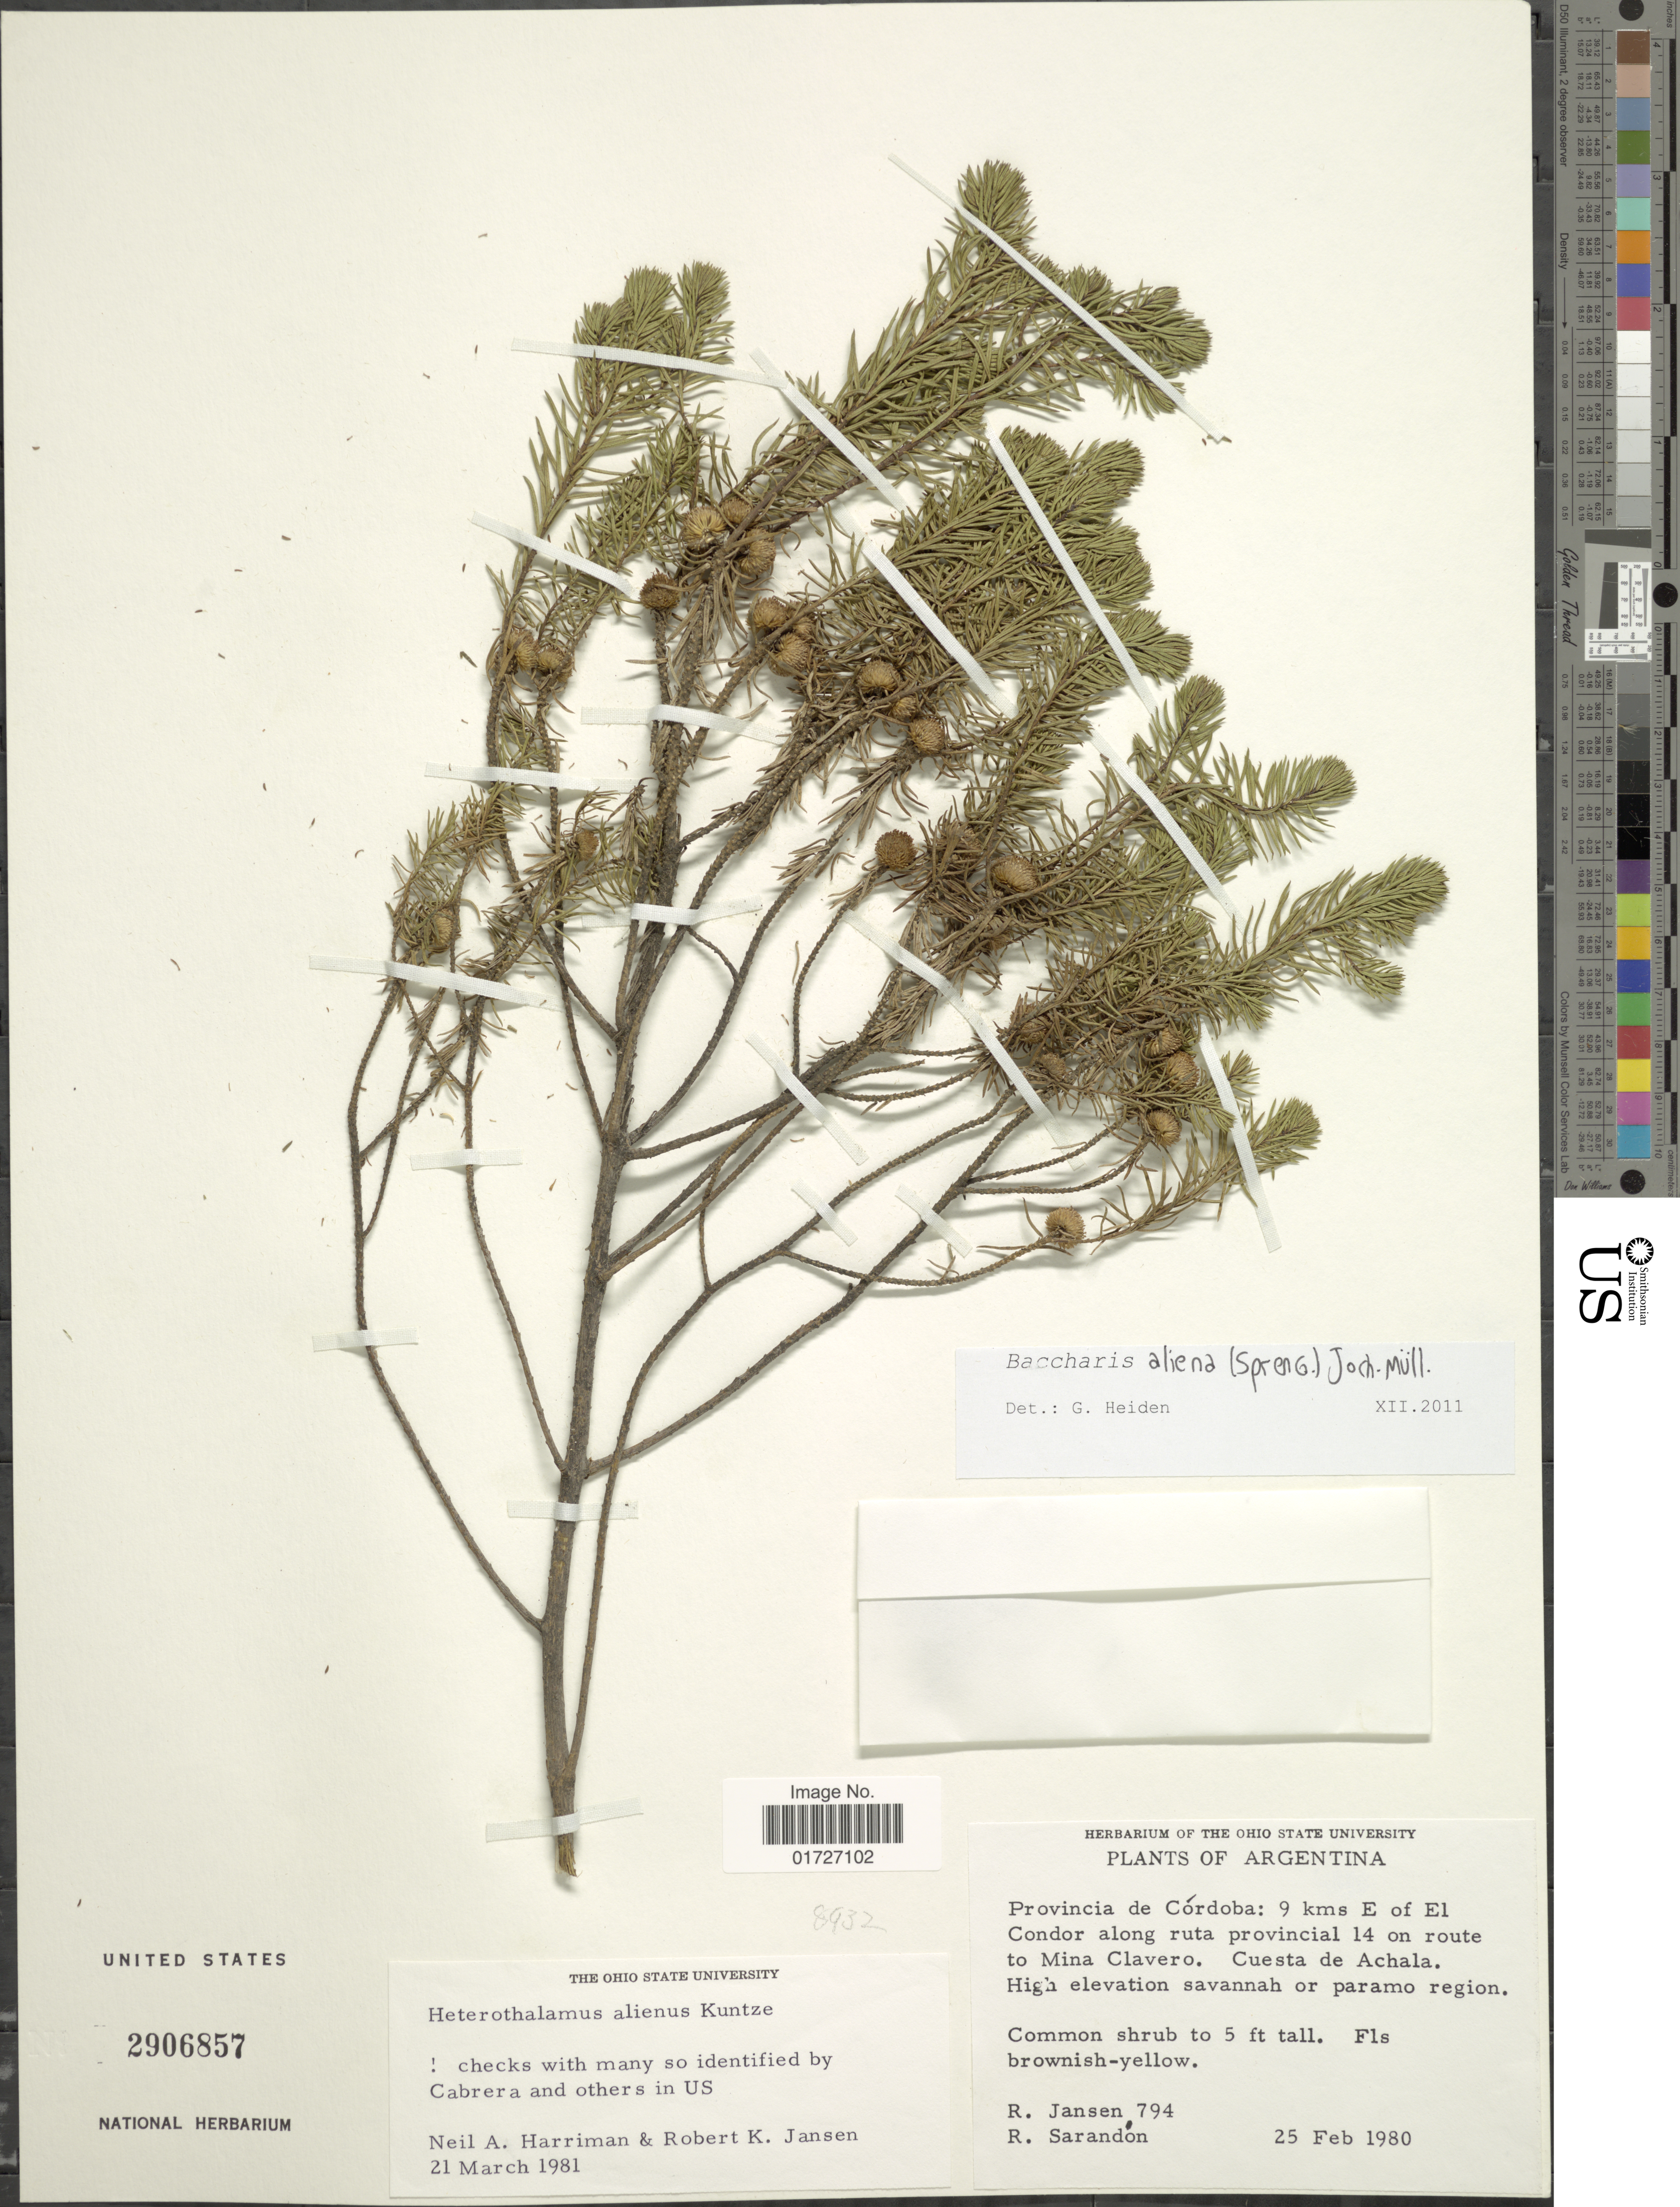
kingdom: Plantae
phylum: Tracheophyta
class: Magnoliopsida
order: Asterales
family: Asteraceae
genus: Baccharis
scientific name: Baccharis aliena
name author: (Spreng.) Joch. Müll.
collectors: R. K. Jansen & R. Sarandon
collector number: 794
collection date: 1980-02-25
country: Argentina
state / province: Cordoba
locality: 9 kms E of El Condor along ruta provincial 14 on route to Mina Clavero, Cuesta de Achala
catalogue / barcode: US 2906857